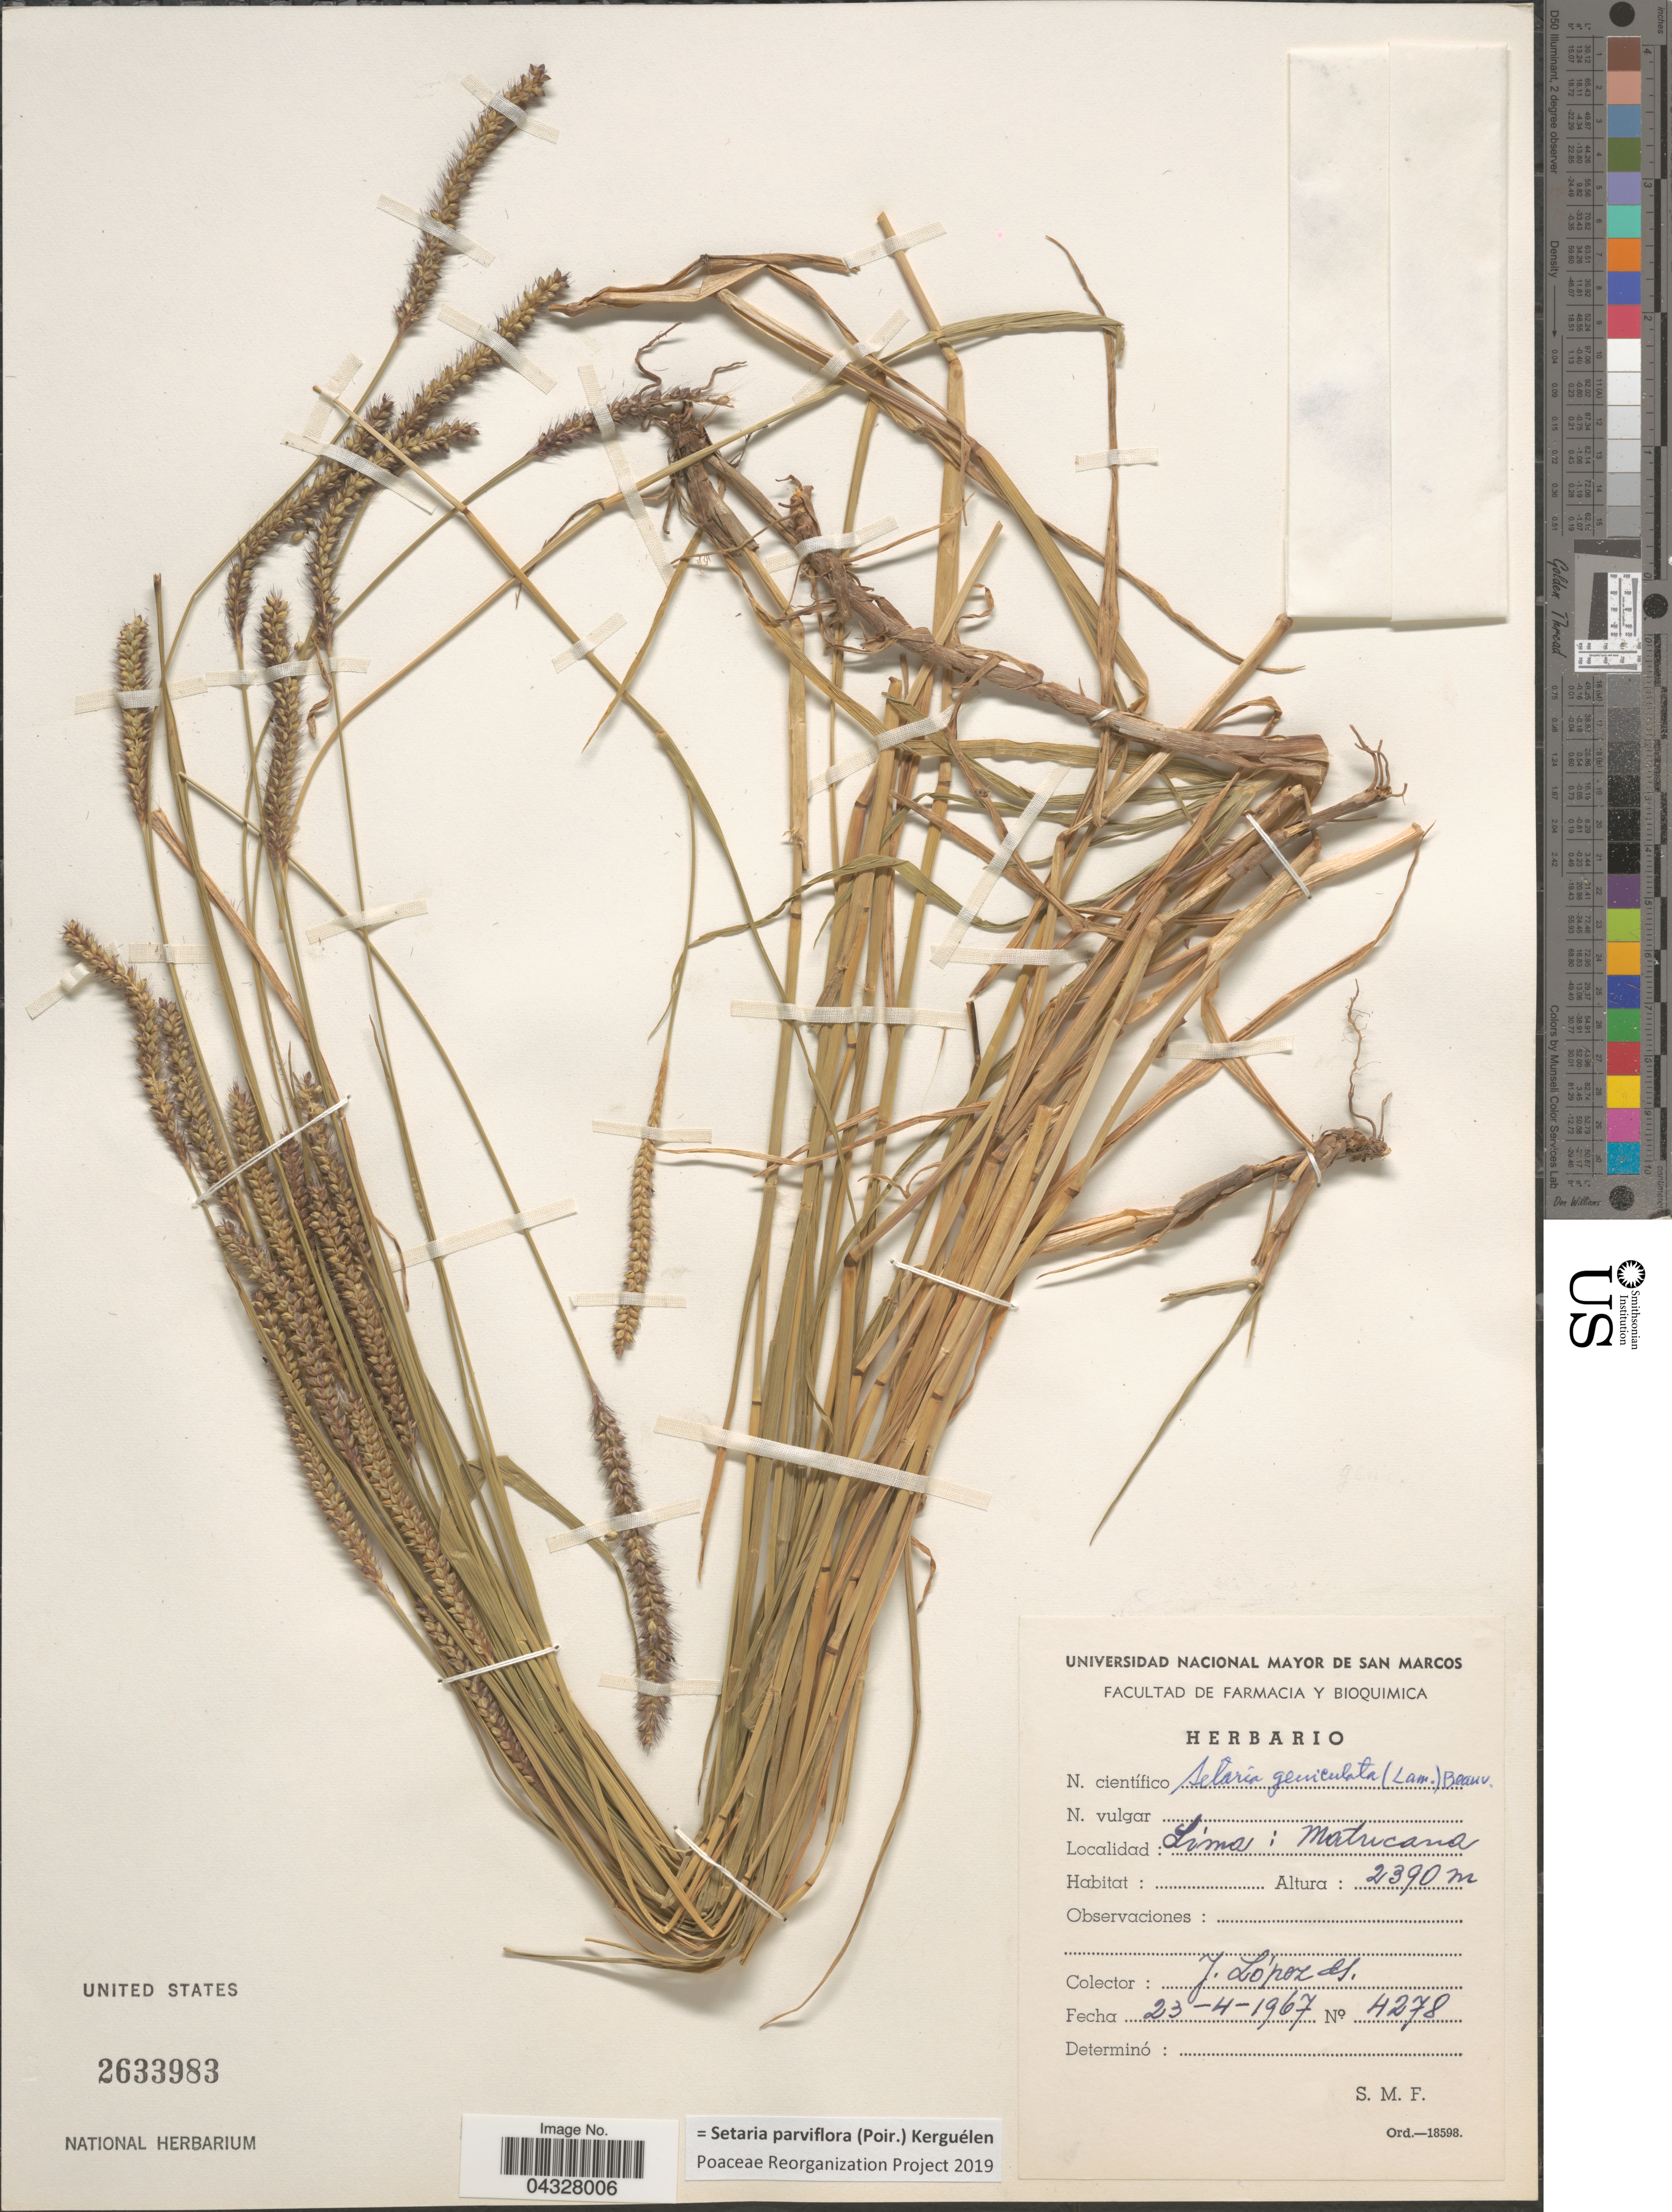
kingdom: Plantae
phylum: Tracheophyta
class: Liliopsida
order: Poales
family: Poaceae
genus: Setaria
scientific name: Setaria parviflora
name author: (Poir.) Kerguélen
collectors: J. Lopez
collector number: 4278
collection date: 1967-04-23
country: Peru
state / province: Lima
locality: Matucana.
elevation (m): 2390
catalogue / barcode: US 2633983